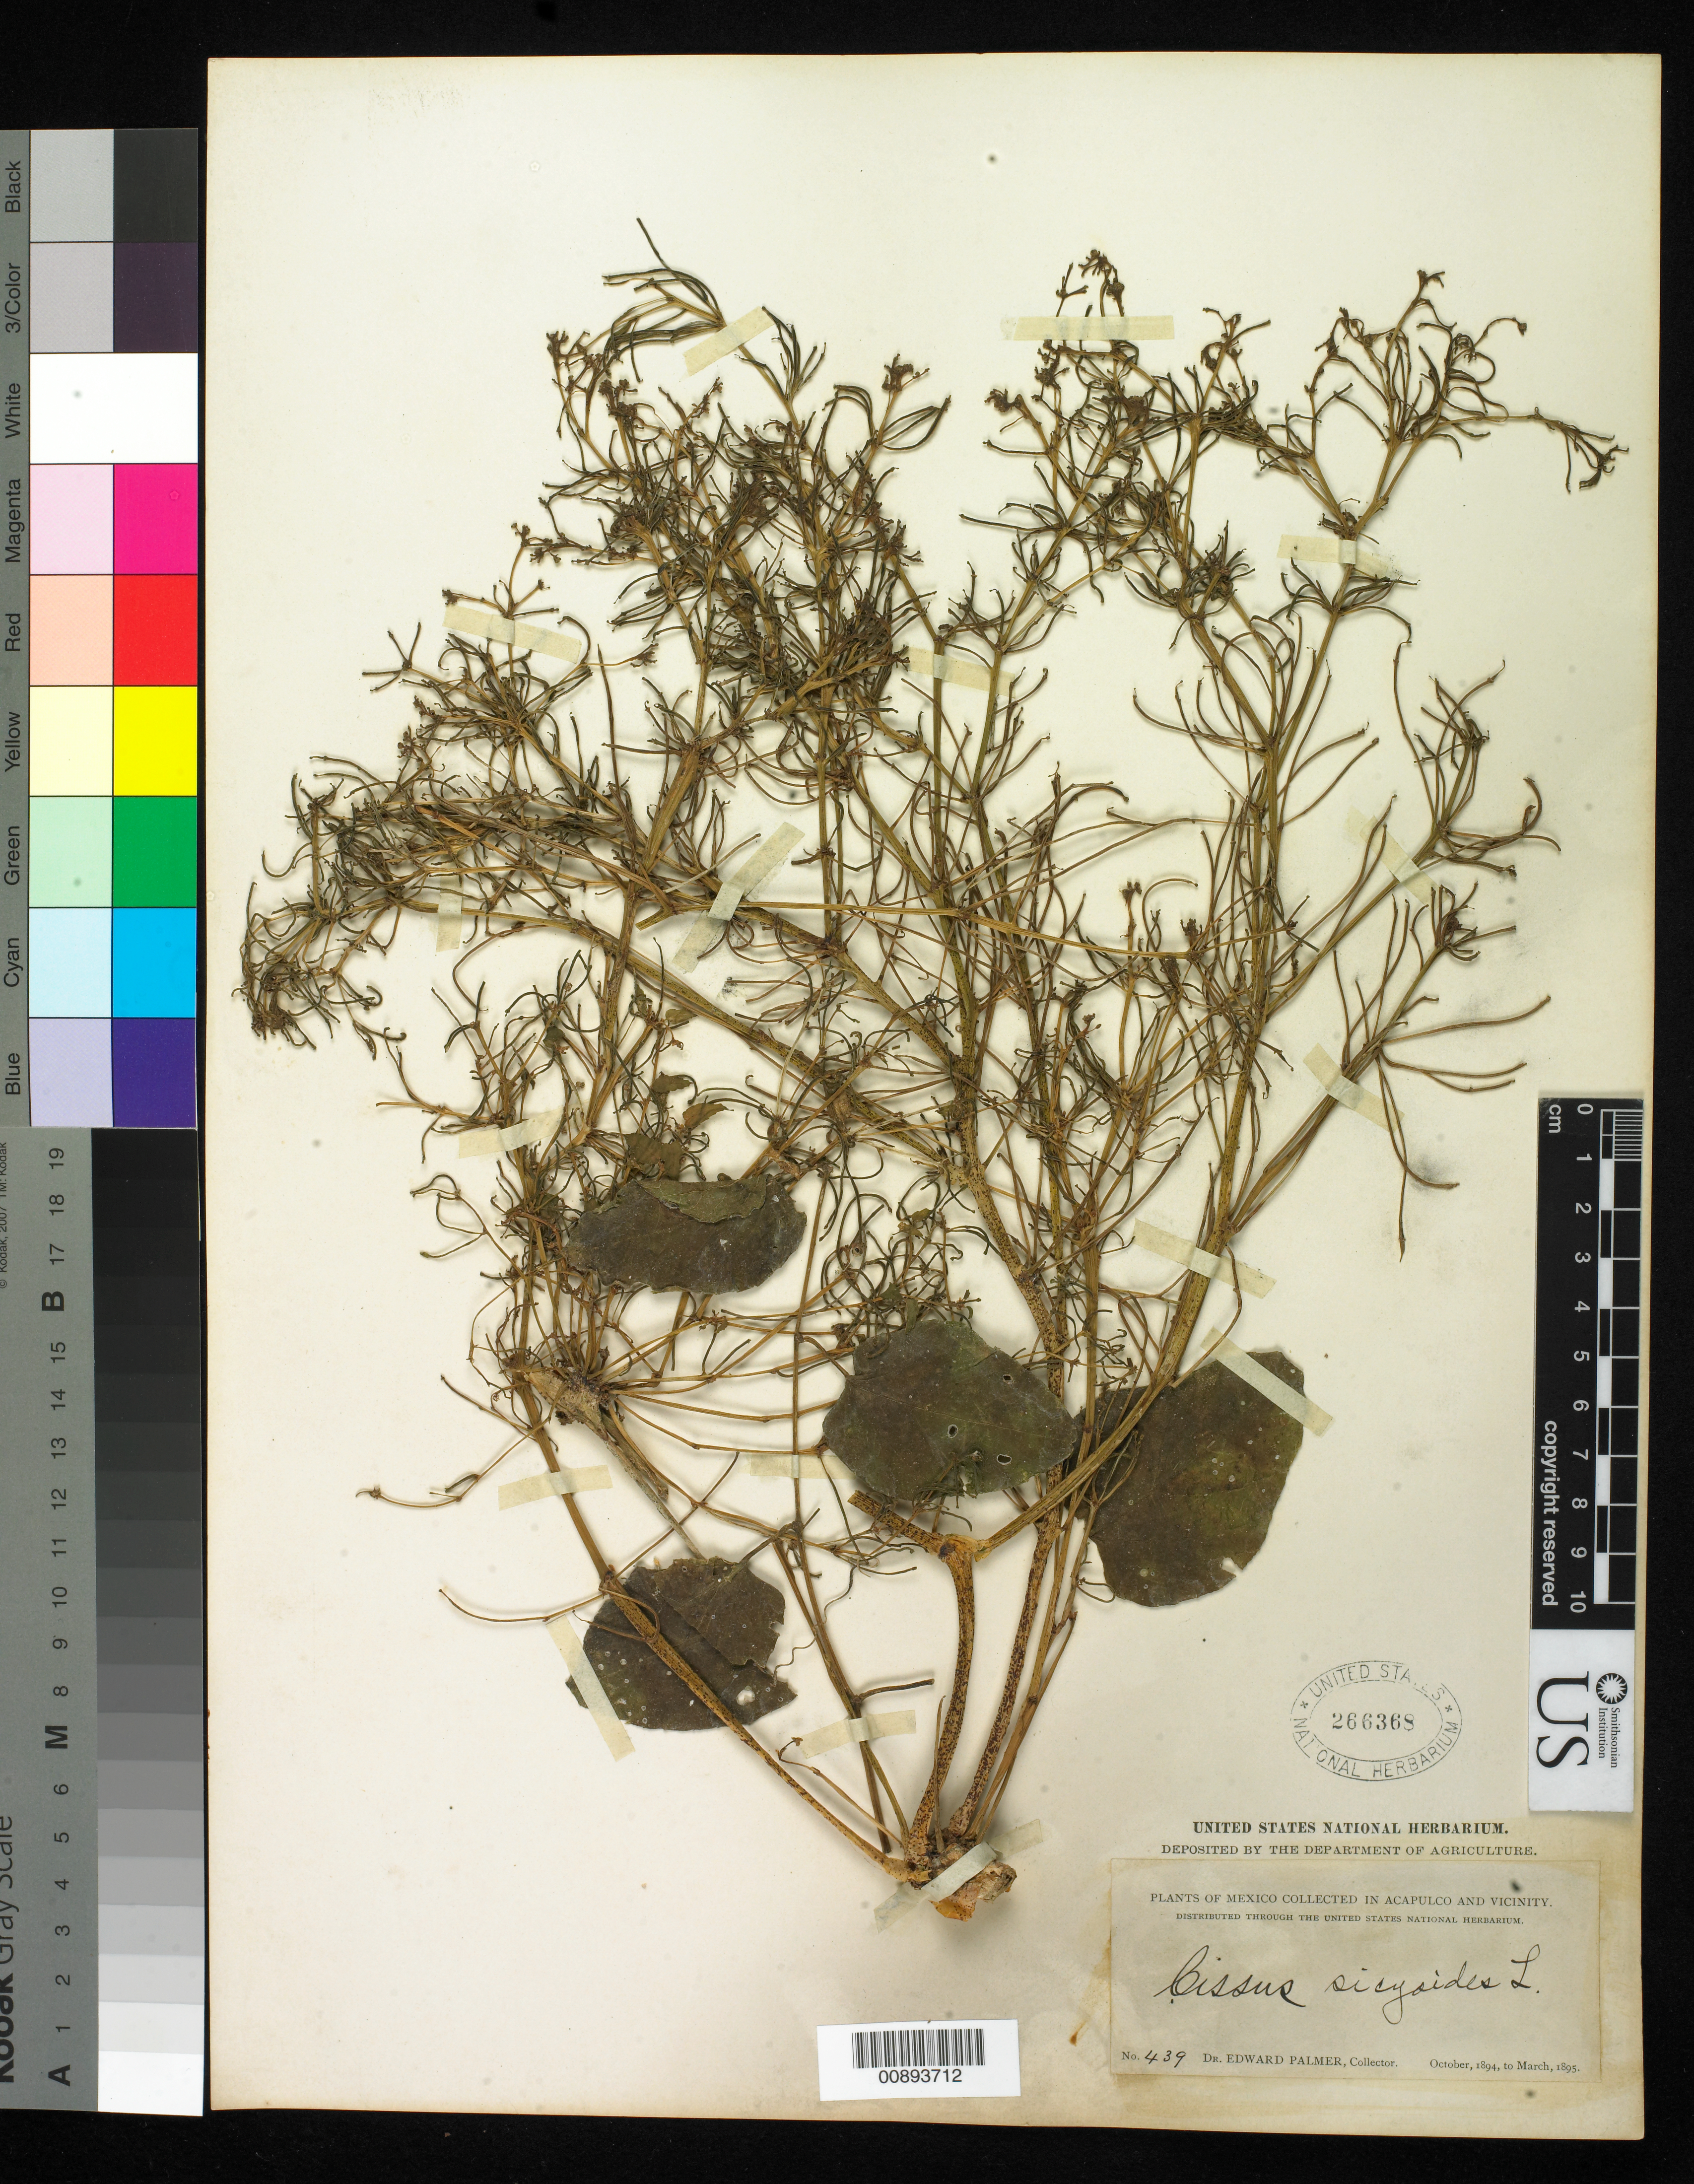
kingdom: Plantae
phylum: Tracheophyta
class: Magnoliopsida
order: Vitales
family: Vitaceae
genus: Cissus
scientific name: Cissus sicyoides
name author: L.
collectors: E. Palmer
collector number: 439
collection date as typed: Oct 1894 to -- Mar 1895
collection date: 1894-10/1895-03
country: Mexico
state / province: Guerrero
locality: Acapulco, Guerrero and vicinity.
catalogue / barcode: US 266368